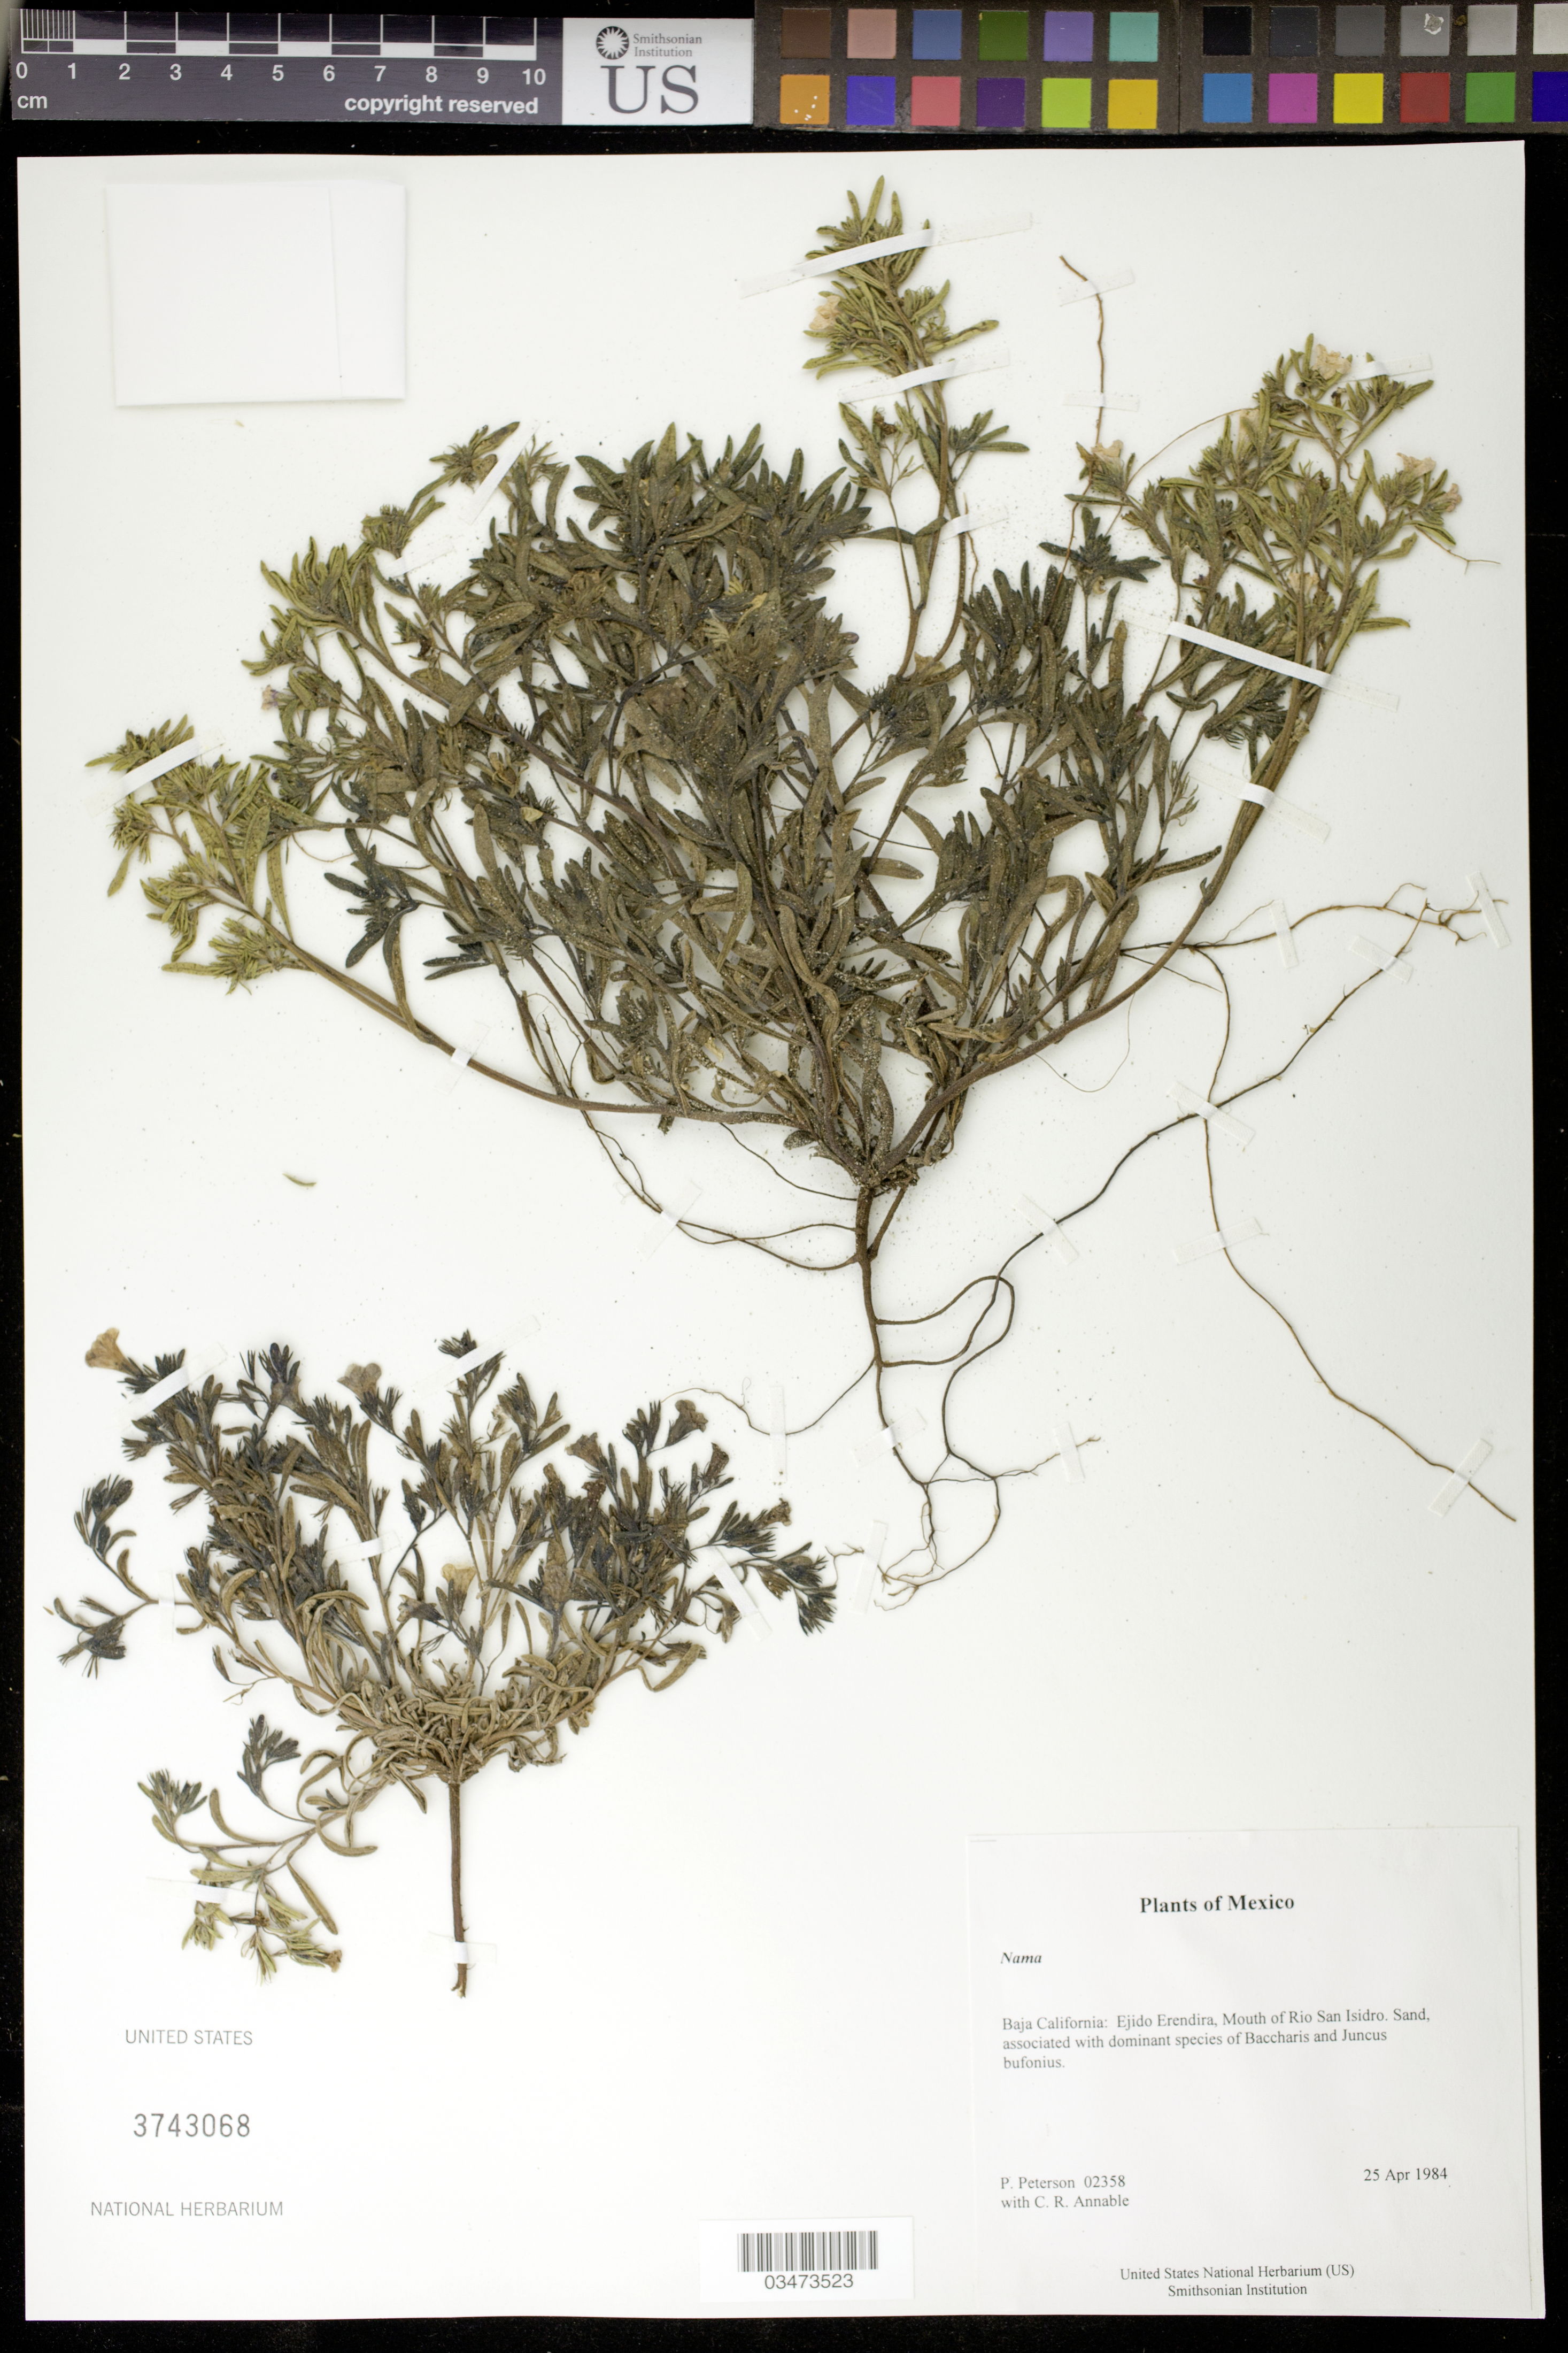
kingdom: Plantae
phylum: Tracheophyta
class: Magnoliopsida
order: Boraginales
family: Namaceae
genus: Nama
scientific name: Nama sp.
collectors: P. M. Peterson & C. R. Annable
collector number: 02358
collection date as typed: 25 Apr 1984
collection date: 1984-04-25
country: Mexico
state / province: Baja California Norte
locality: Ejido Erendira, Mouth of Rio San Isidro.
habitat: Sand, associated with dominant species of Baccharis and Juncus bufonius.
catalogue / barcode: US 3743068